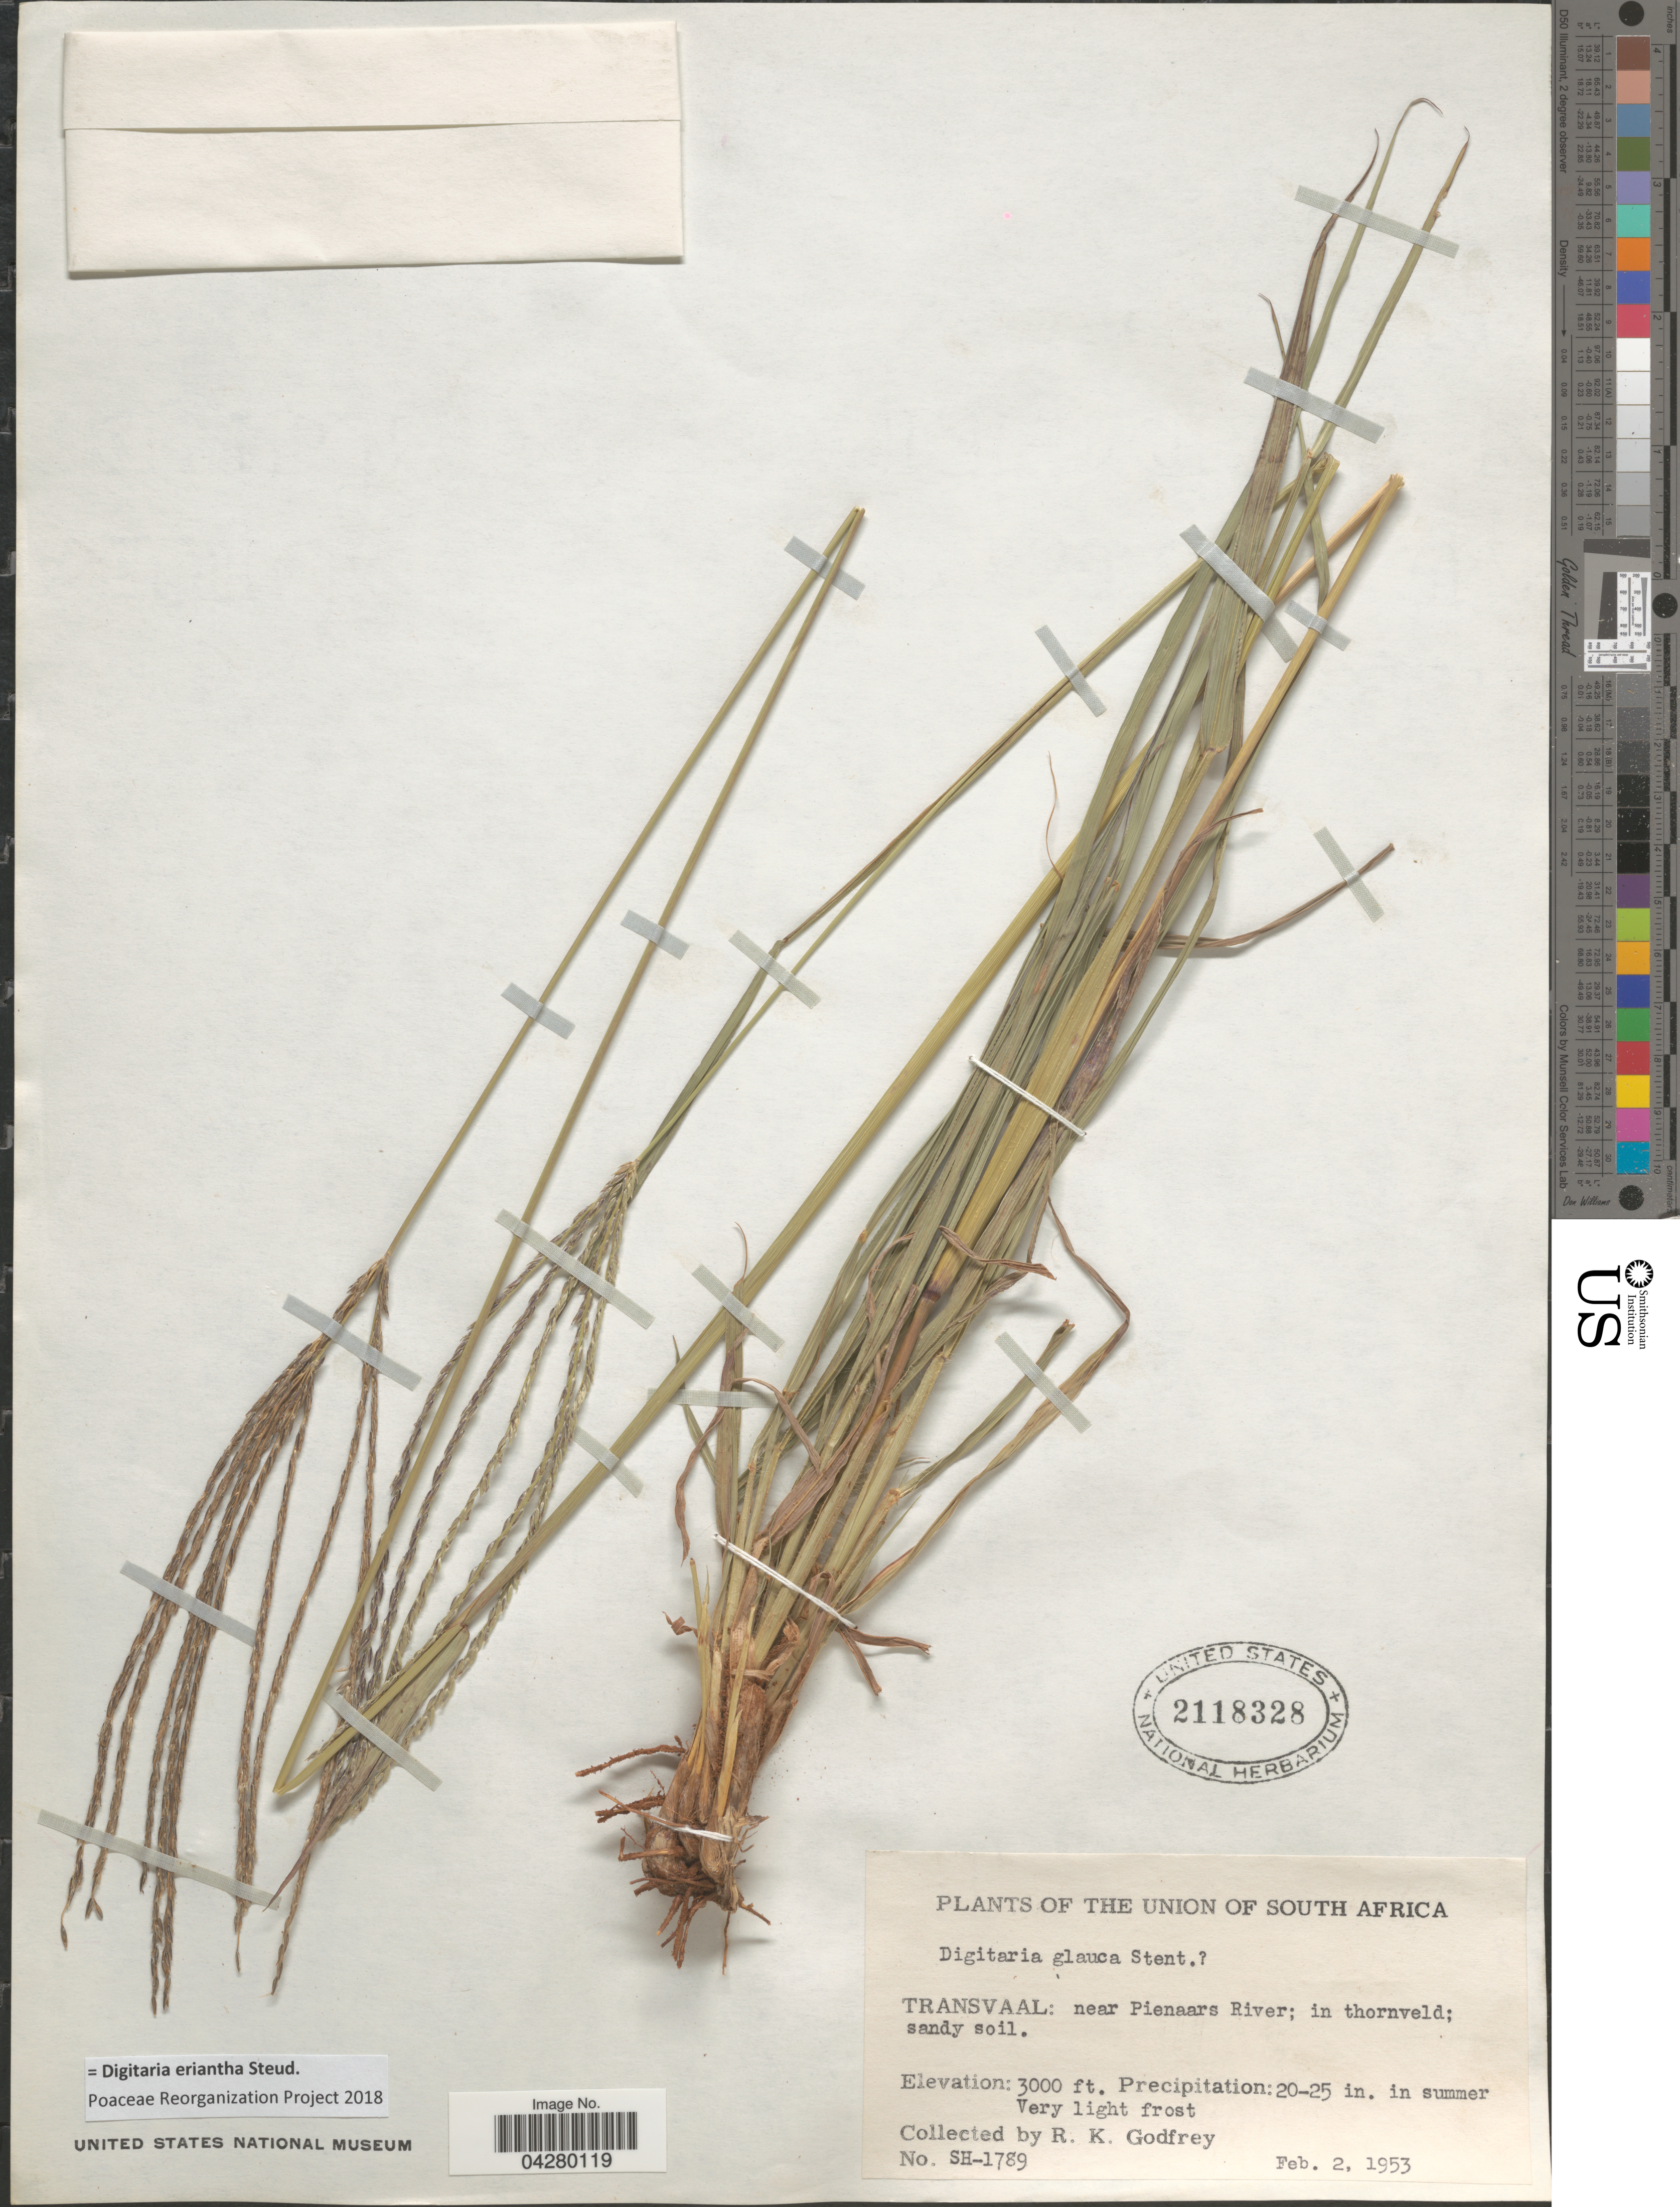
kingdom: Plantae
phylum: Tracheophyta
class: Liliopsida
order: Poales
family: Poaceae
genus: Digitaria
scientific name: Digitaria eriantha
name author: Steud.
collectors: R. K. Godfrey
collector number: SH-1789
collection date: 1953-02-02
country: South Africa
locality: Union of South Africa. Transvaal: near Pienaars River; in thornveld; sandy soil.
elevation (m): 914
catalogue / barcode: US 2118328